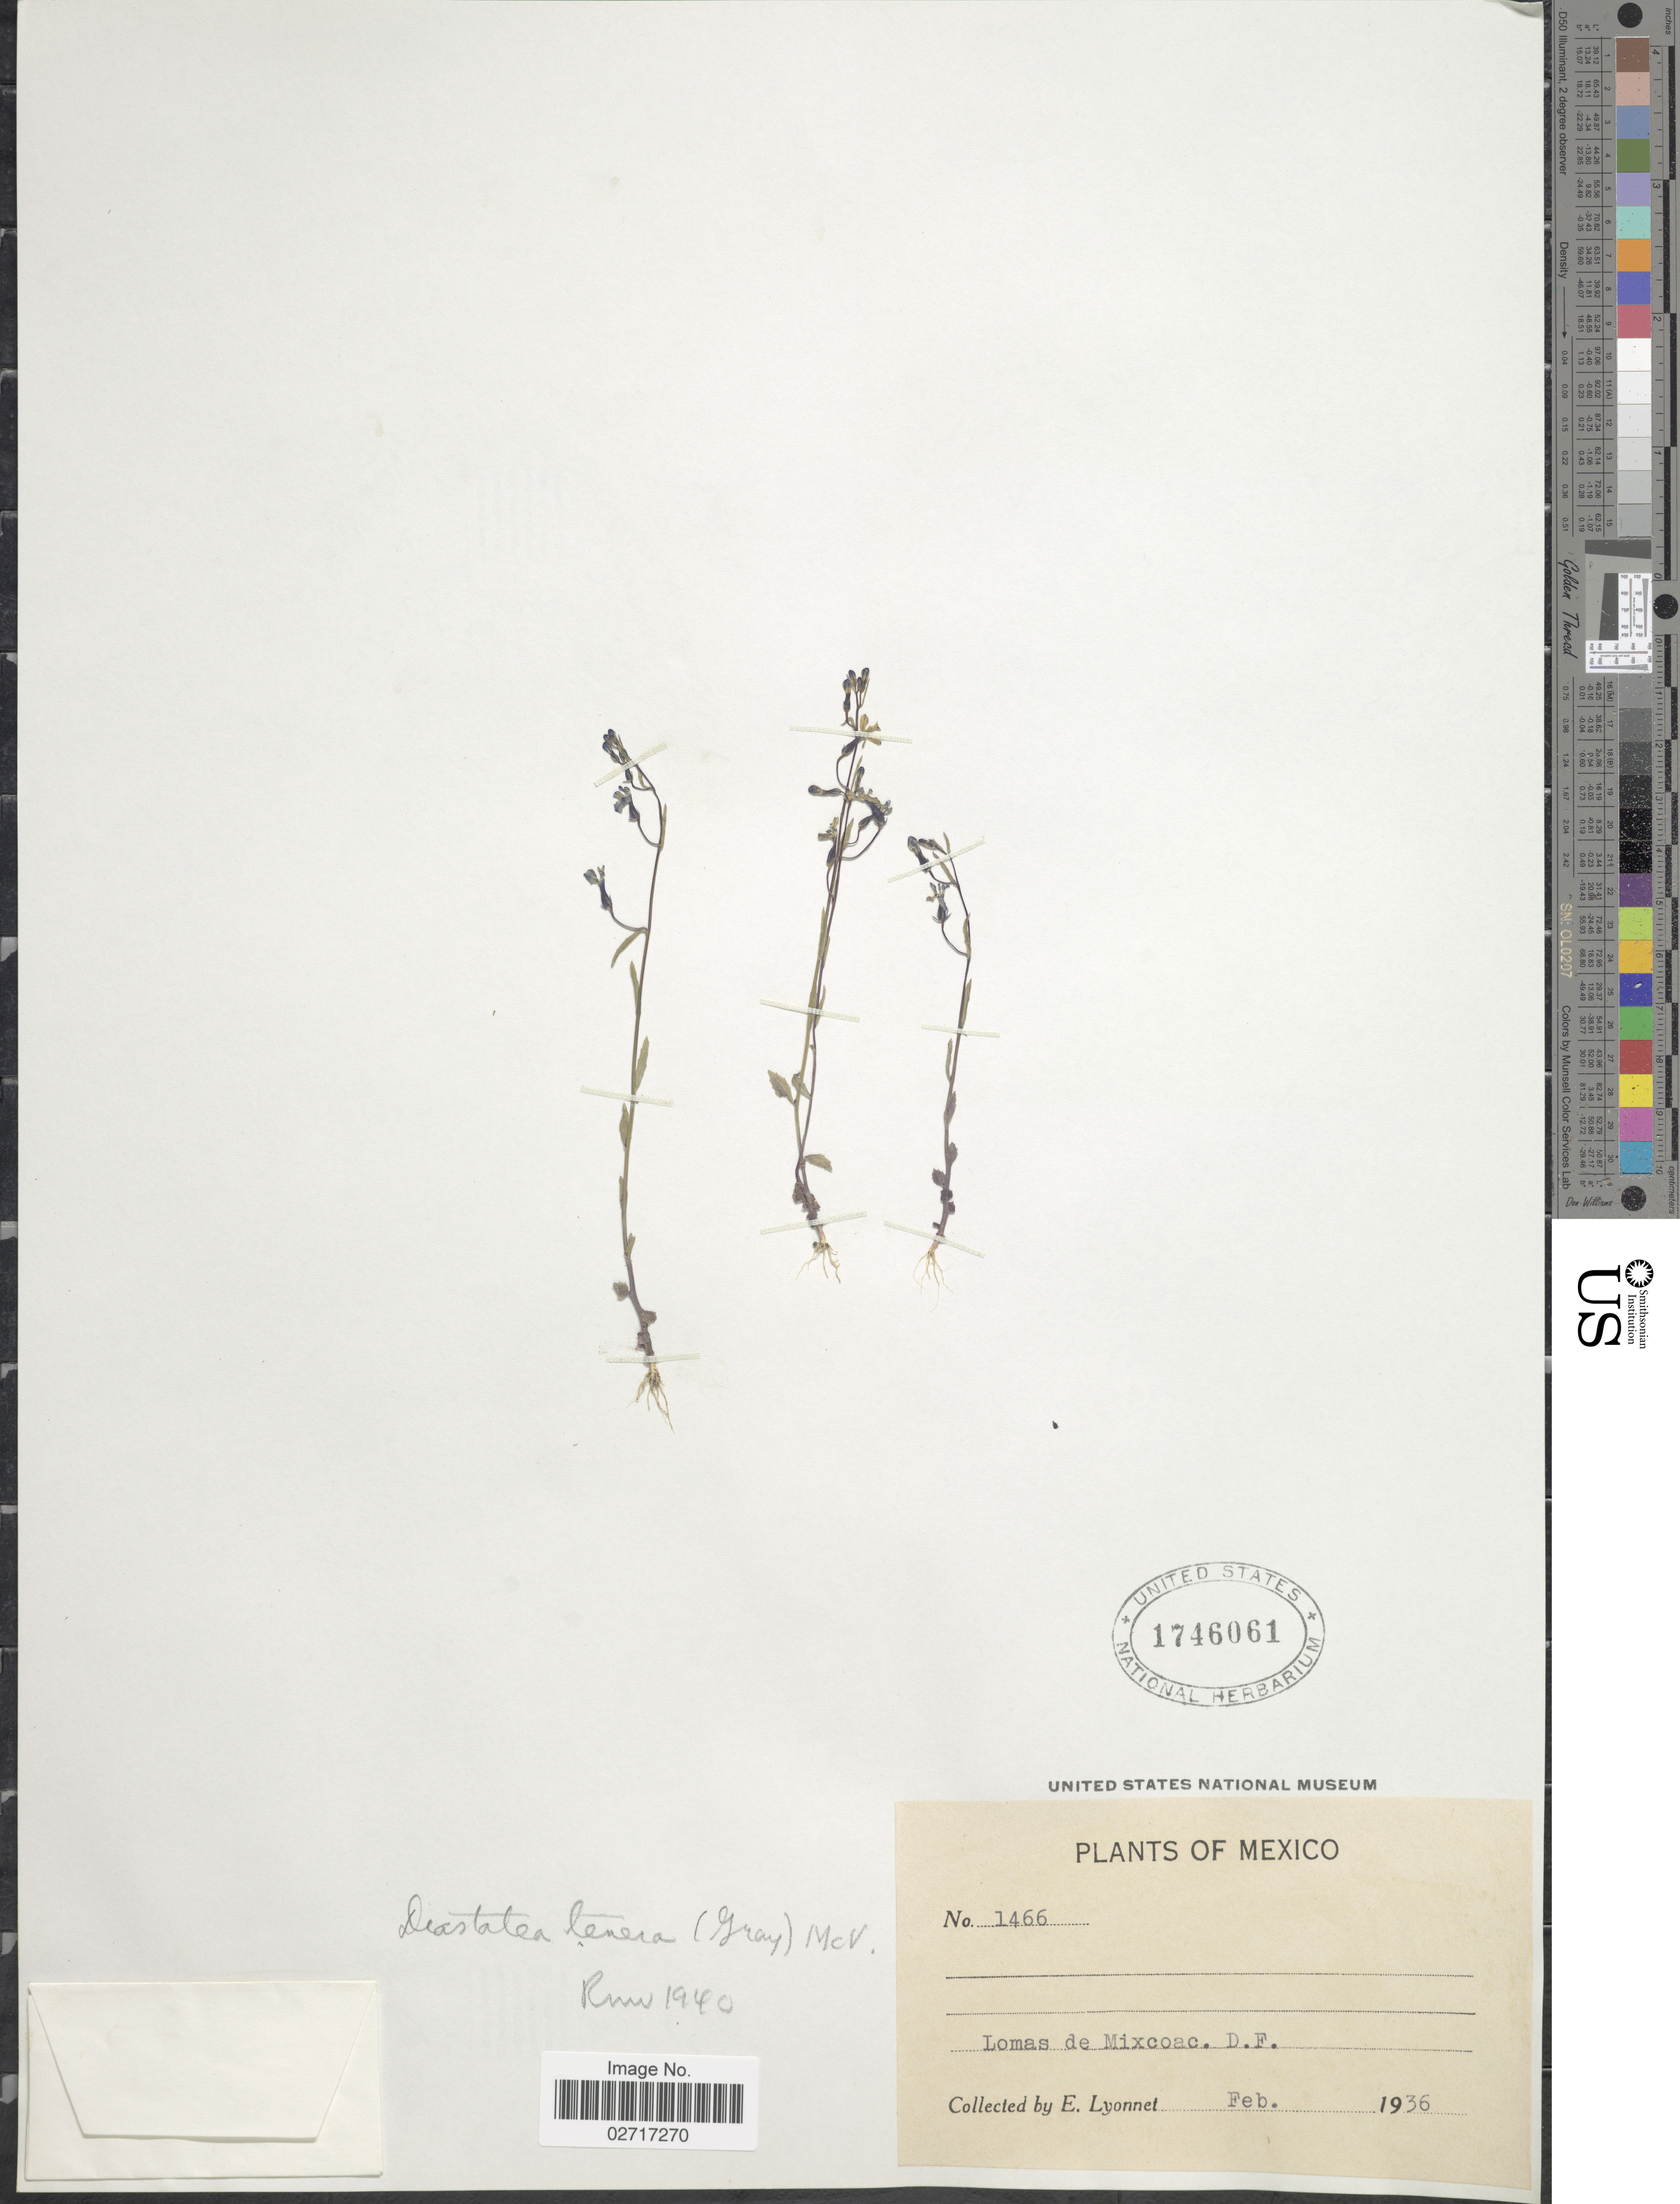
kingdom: Plantae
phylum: Tracheophyta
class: Magnoliopsida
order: Asterales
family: Campanulaceae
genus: Diastatea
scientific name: Diastatea tenera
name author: (A. Gray) McVaugh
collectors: E. Lyonnet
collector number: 1466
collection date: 1936-02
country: Mexico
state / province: Distrito Federal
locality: Lomas de Mixcoac.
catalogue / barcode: US 1746061